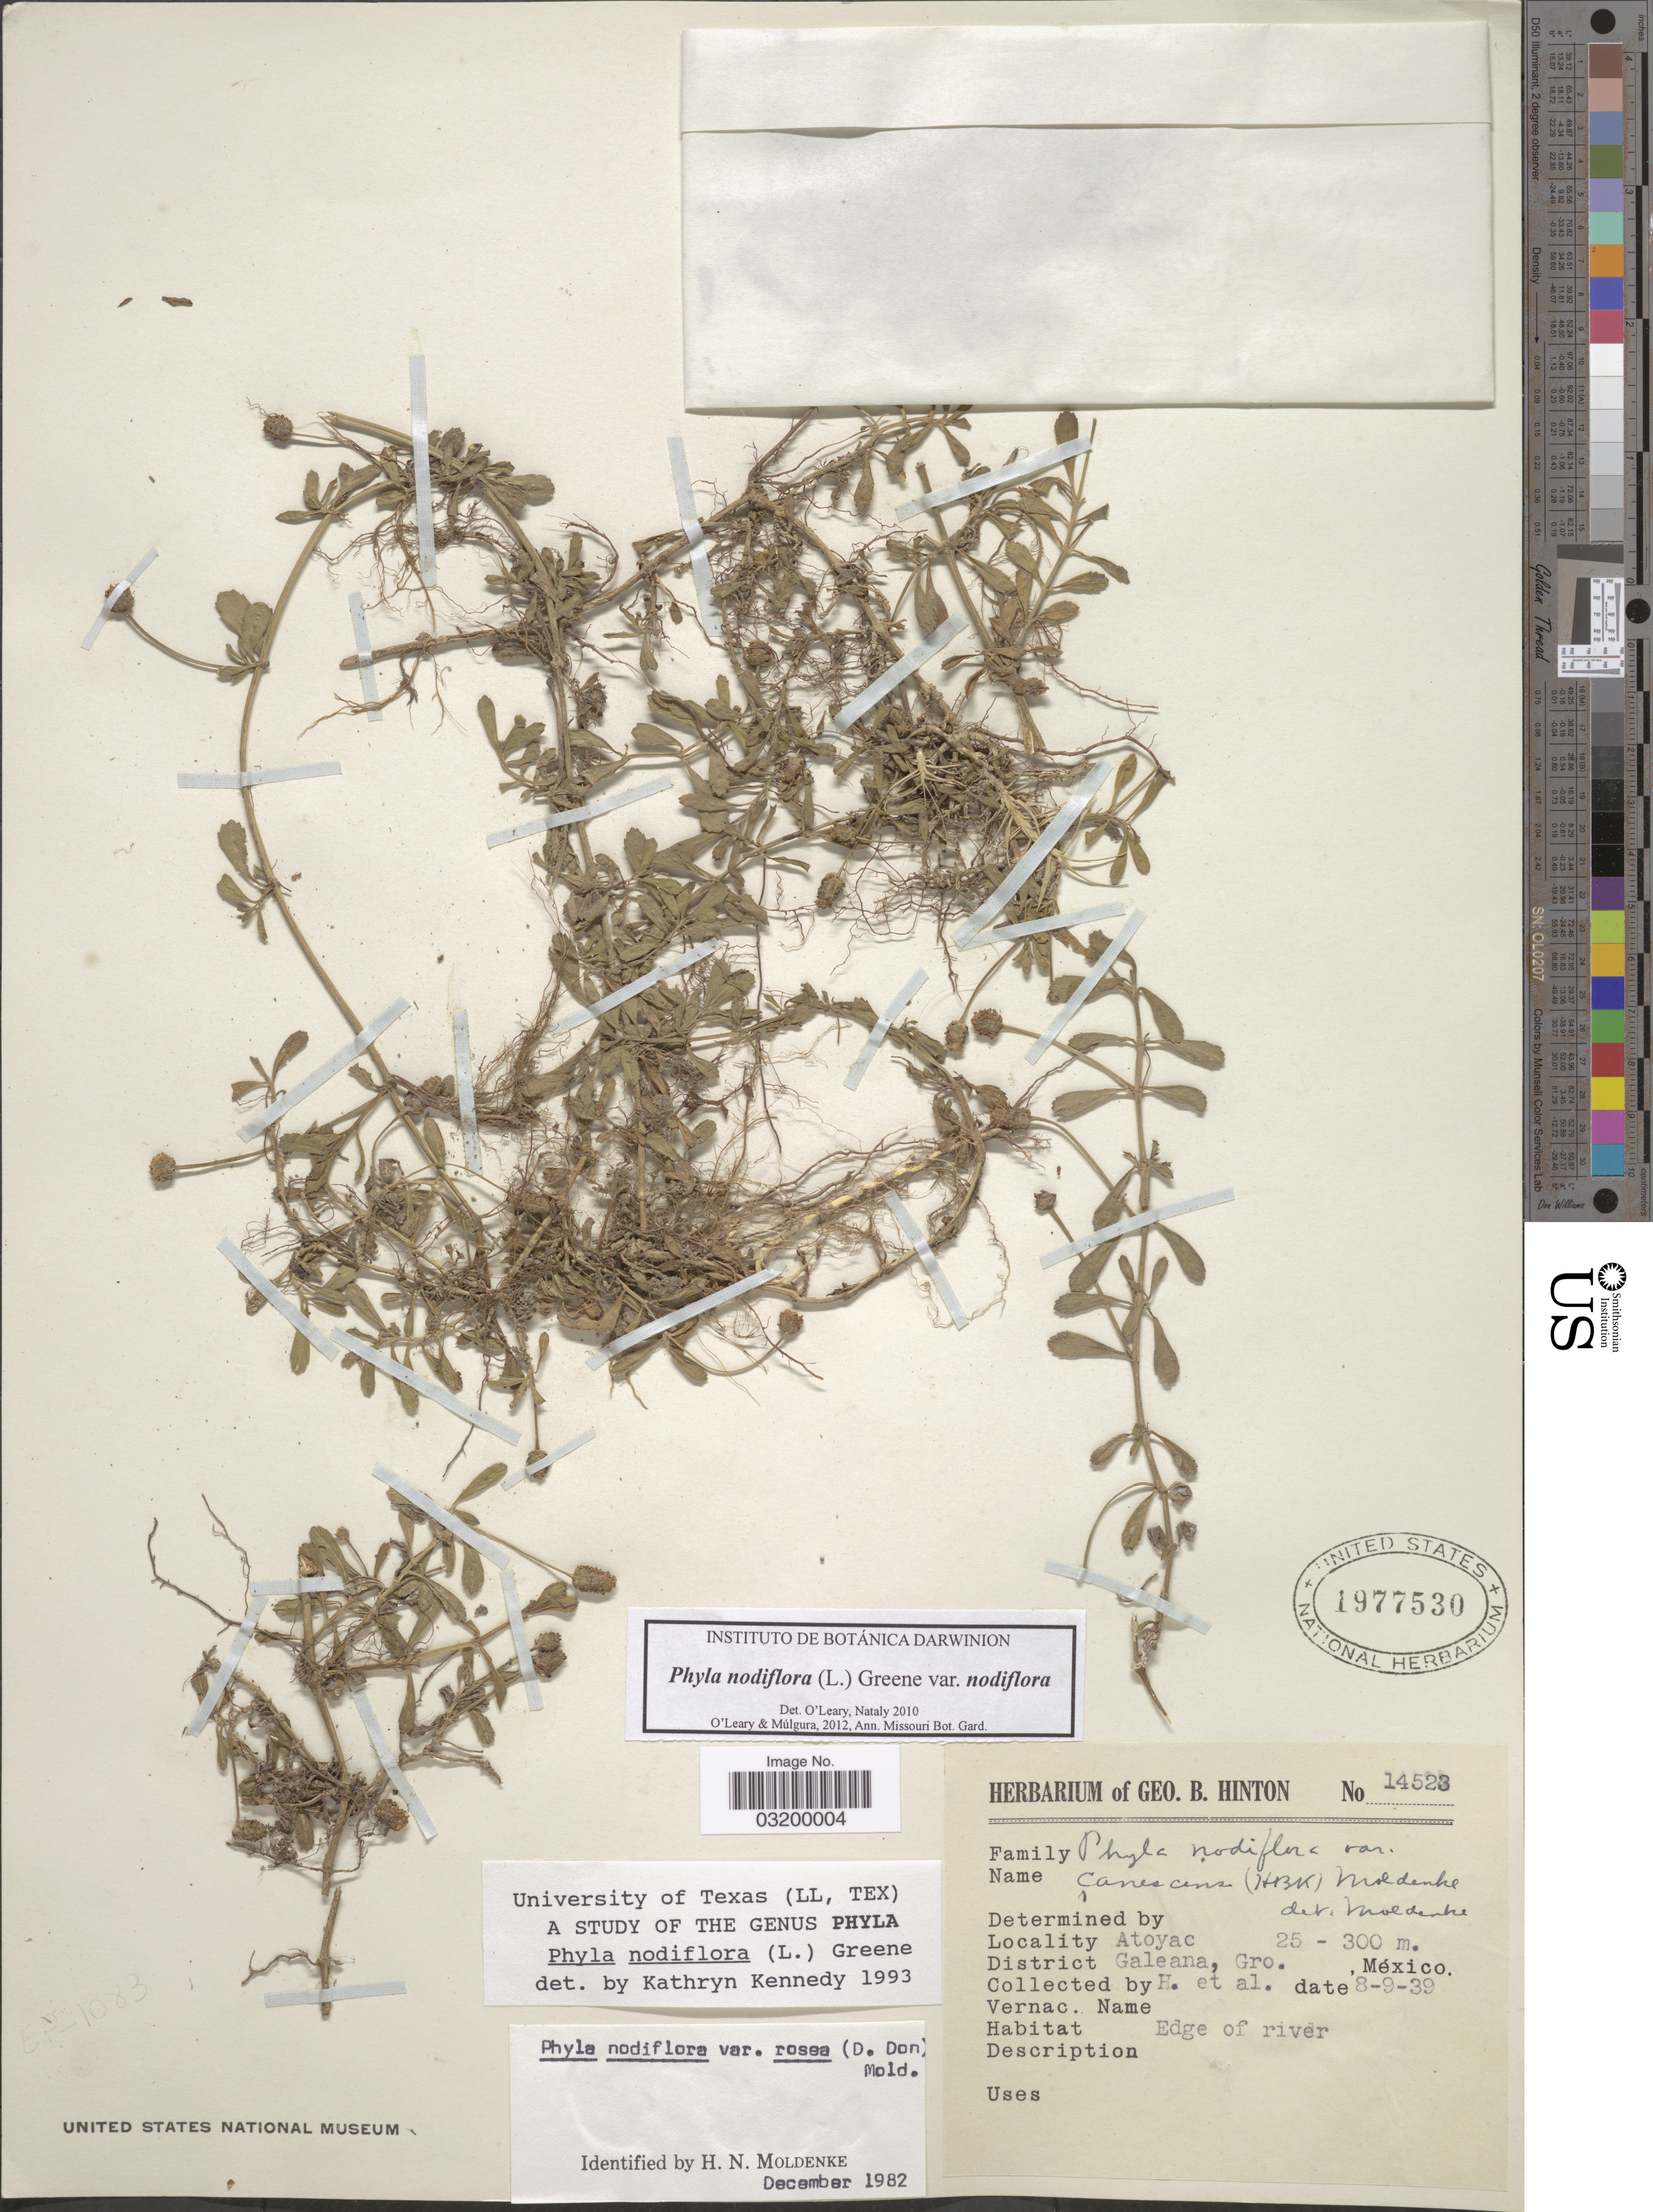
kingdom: Plantae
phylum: Tracheophyta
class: Magnoliopsida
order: Lamiales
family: Verbenaceae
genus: Phyla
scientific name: Phyla nodiflora var. nodiflora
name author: (L.) Greene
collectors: G. B. Hinton & et al.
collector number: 14523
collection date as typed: Transcribed d/m/y: 8/9/39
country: Mexico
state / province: Guerrero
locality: Atoyac. District Galeana.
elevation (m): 25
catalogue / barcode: US 1977530